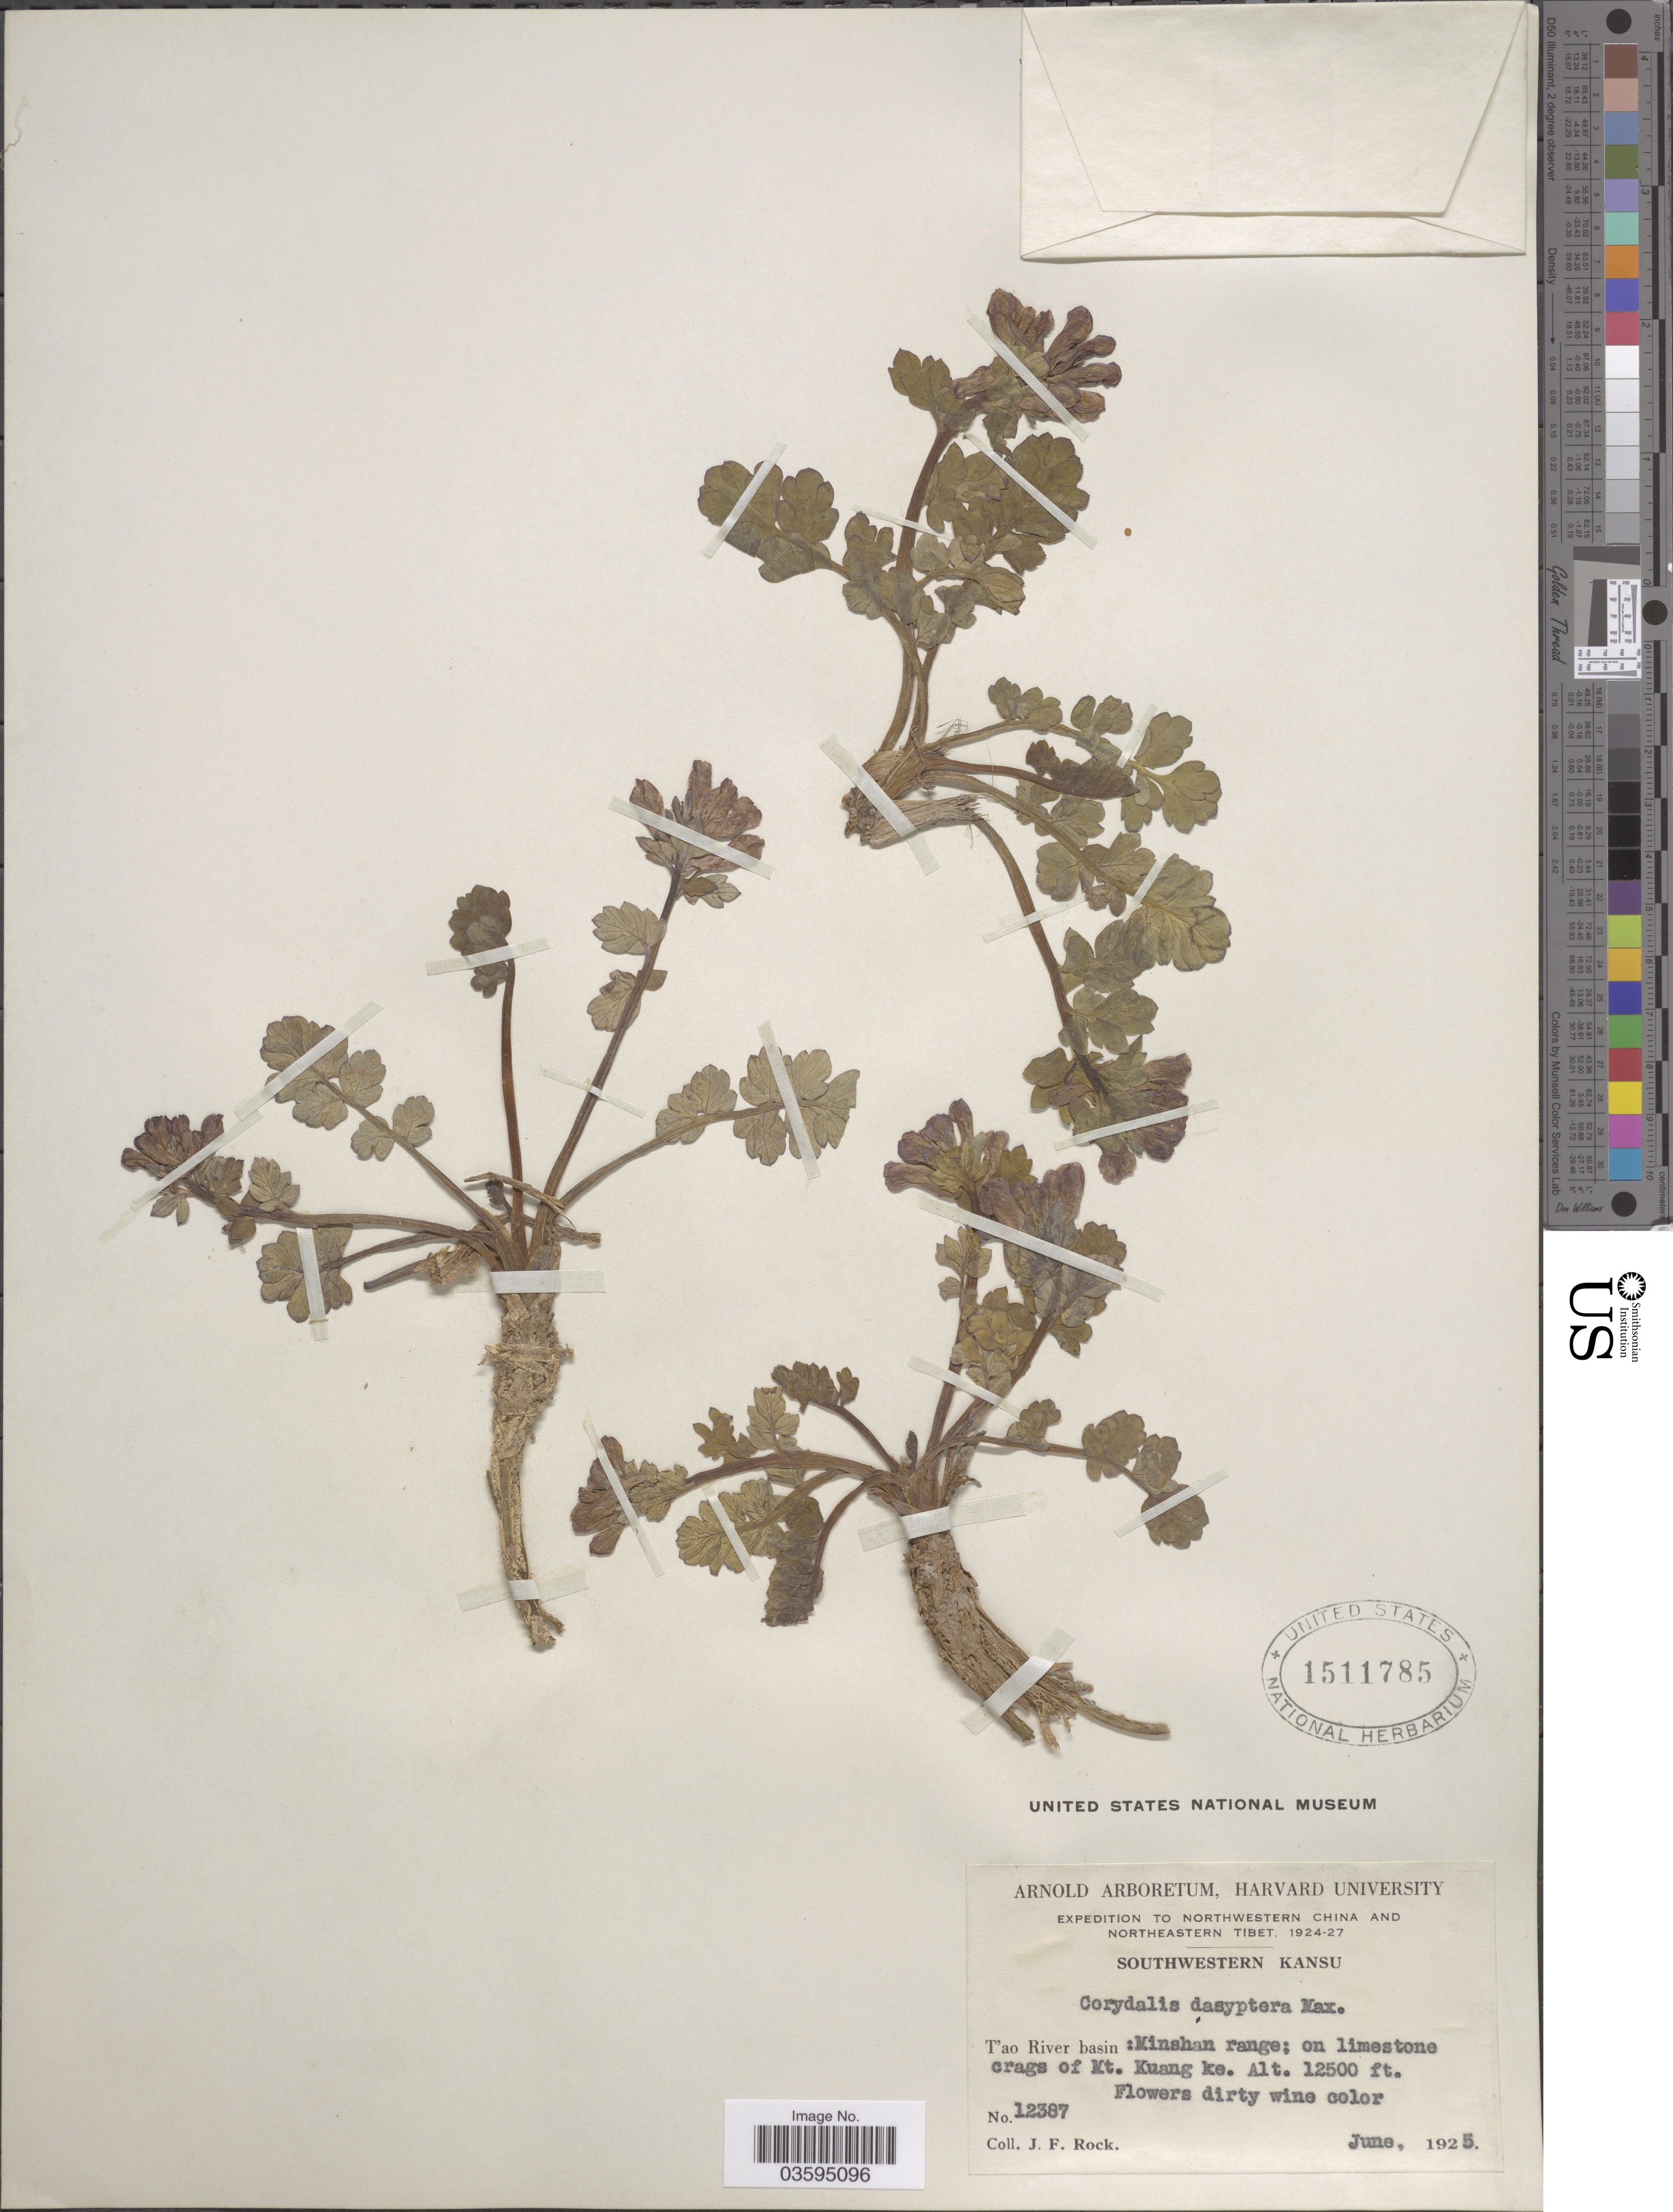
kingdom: Plantae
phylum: Tracheophyta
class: Magnoliopsida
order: Ranunculales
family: Papaveraceae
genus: Corydalis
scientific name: Corydalis dasyptera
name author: Maxim.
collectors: J. Rock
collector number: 12387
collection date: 1925-06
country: China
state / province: Gansu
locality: Northwestern China. Southwestern Kansu. T'ao River basin: Minshan range; on limestone crags of Mt. Kuang ke.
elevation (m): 3810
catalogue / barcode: US 1511785